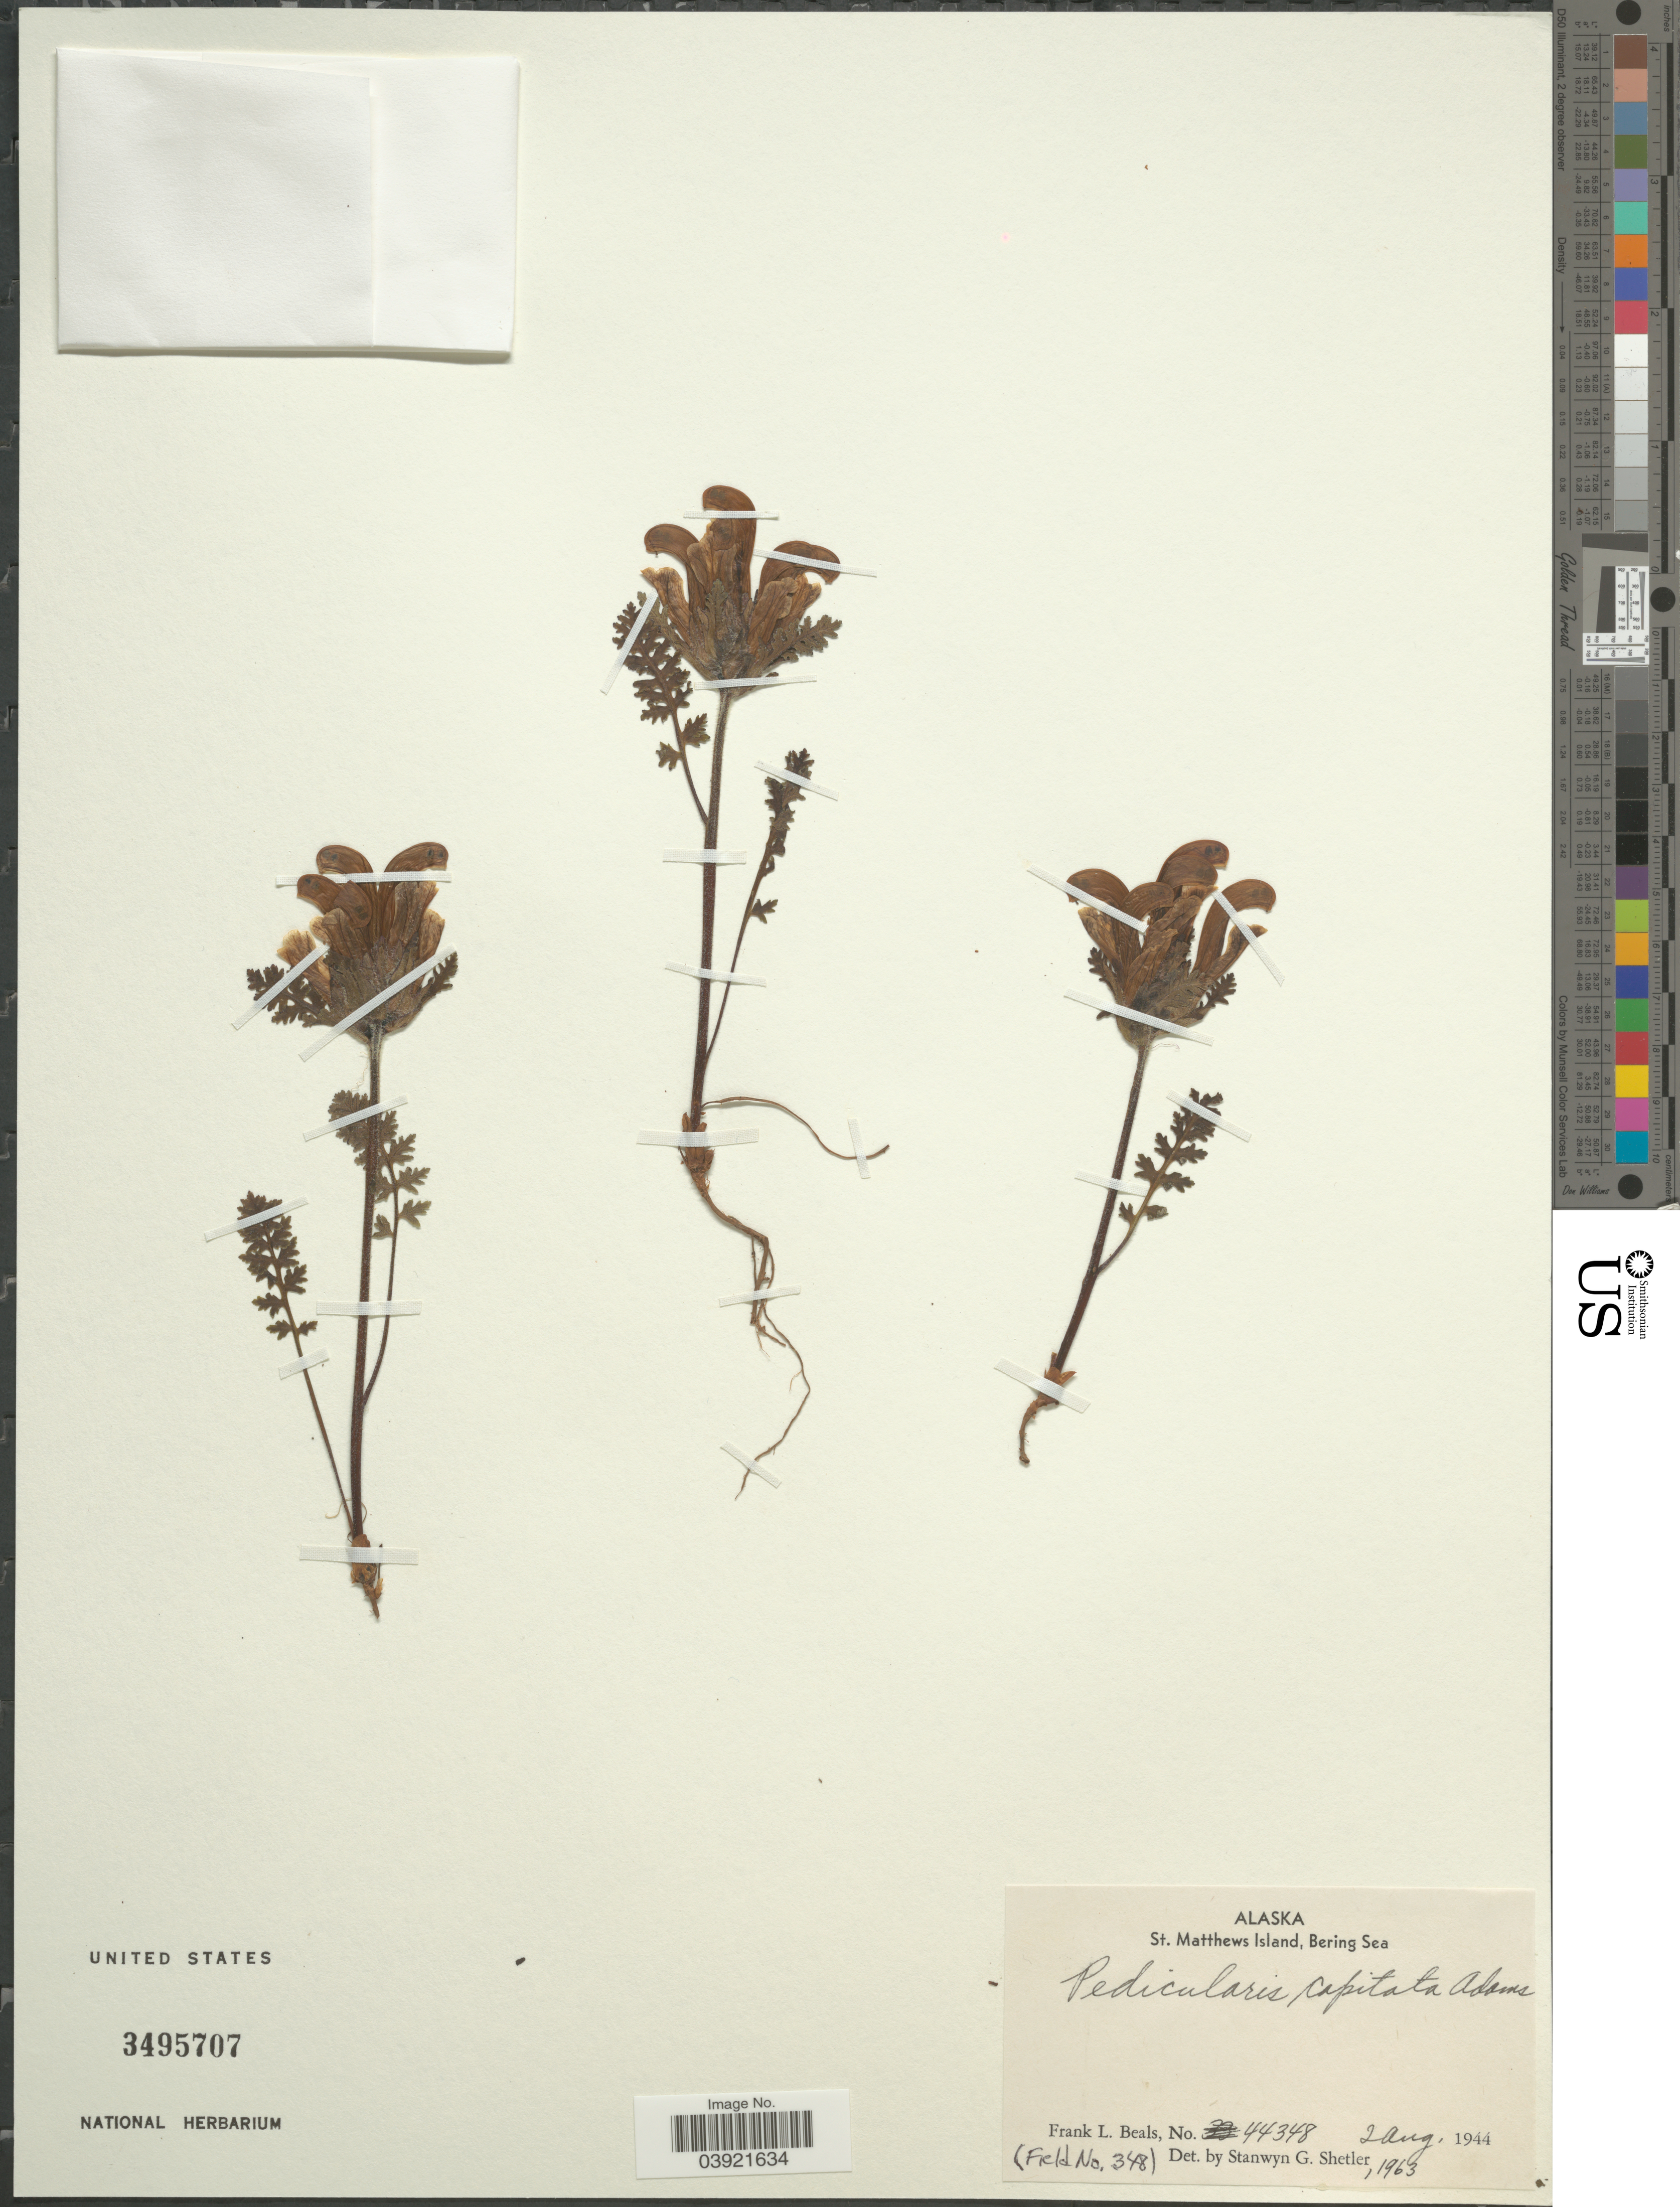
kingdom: Plantae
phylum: Tracheophyta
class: Magnoliopsida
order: Lamiales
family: Orobanchaceae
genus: Pedicularis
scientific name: Pedicularis capitata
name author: Adams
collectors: F. Beals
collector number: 44348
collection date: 1944-08-02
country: United States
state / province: Alaska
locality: St. Matthews Island, Bering Sea.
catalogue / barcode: US 3495707